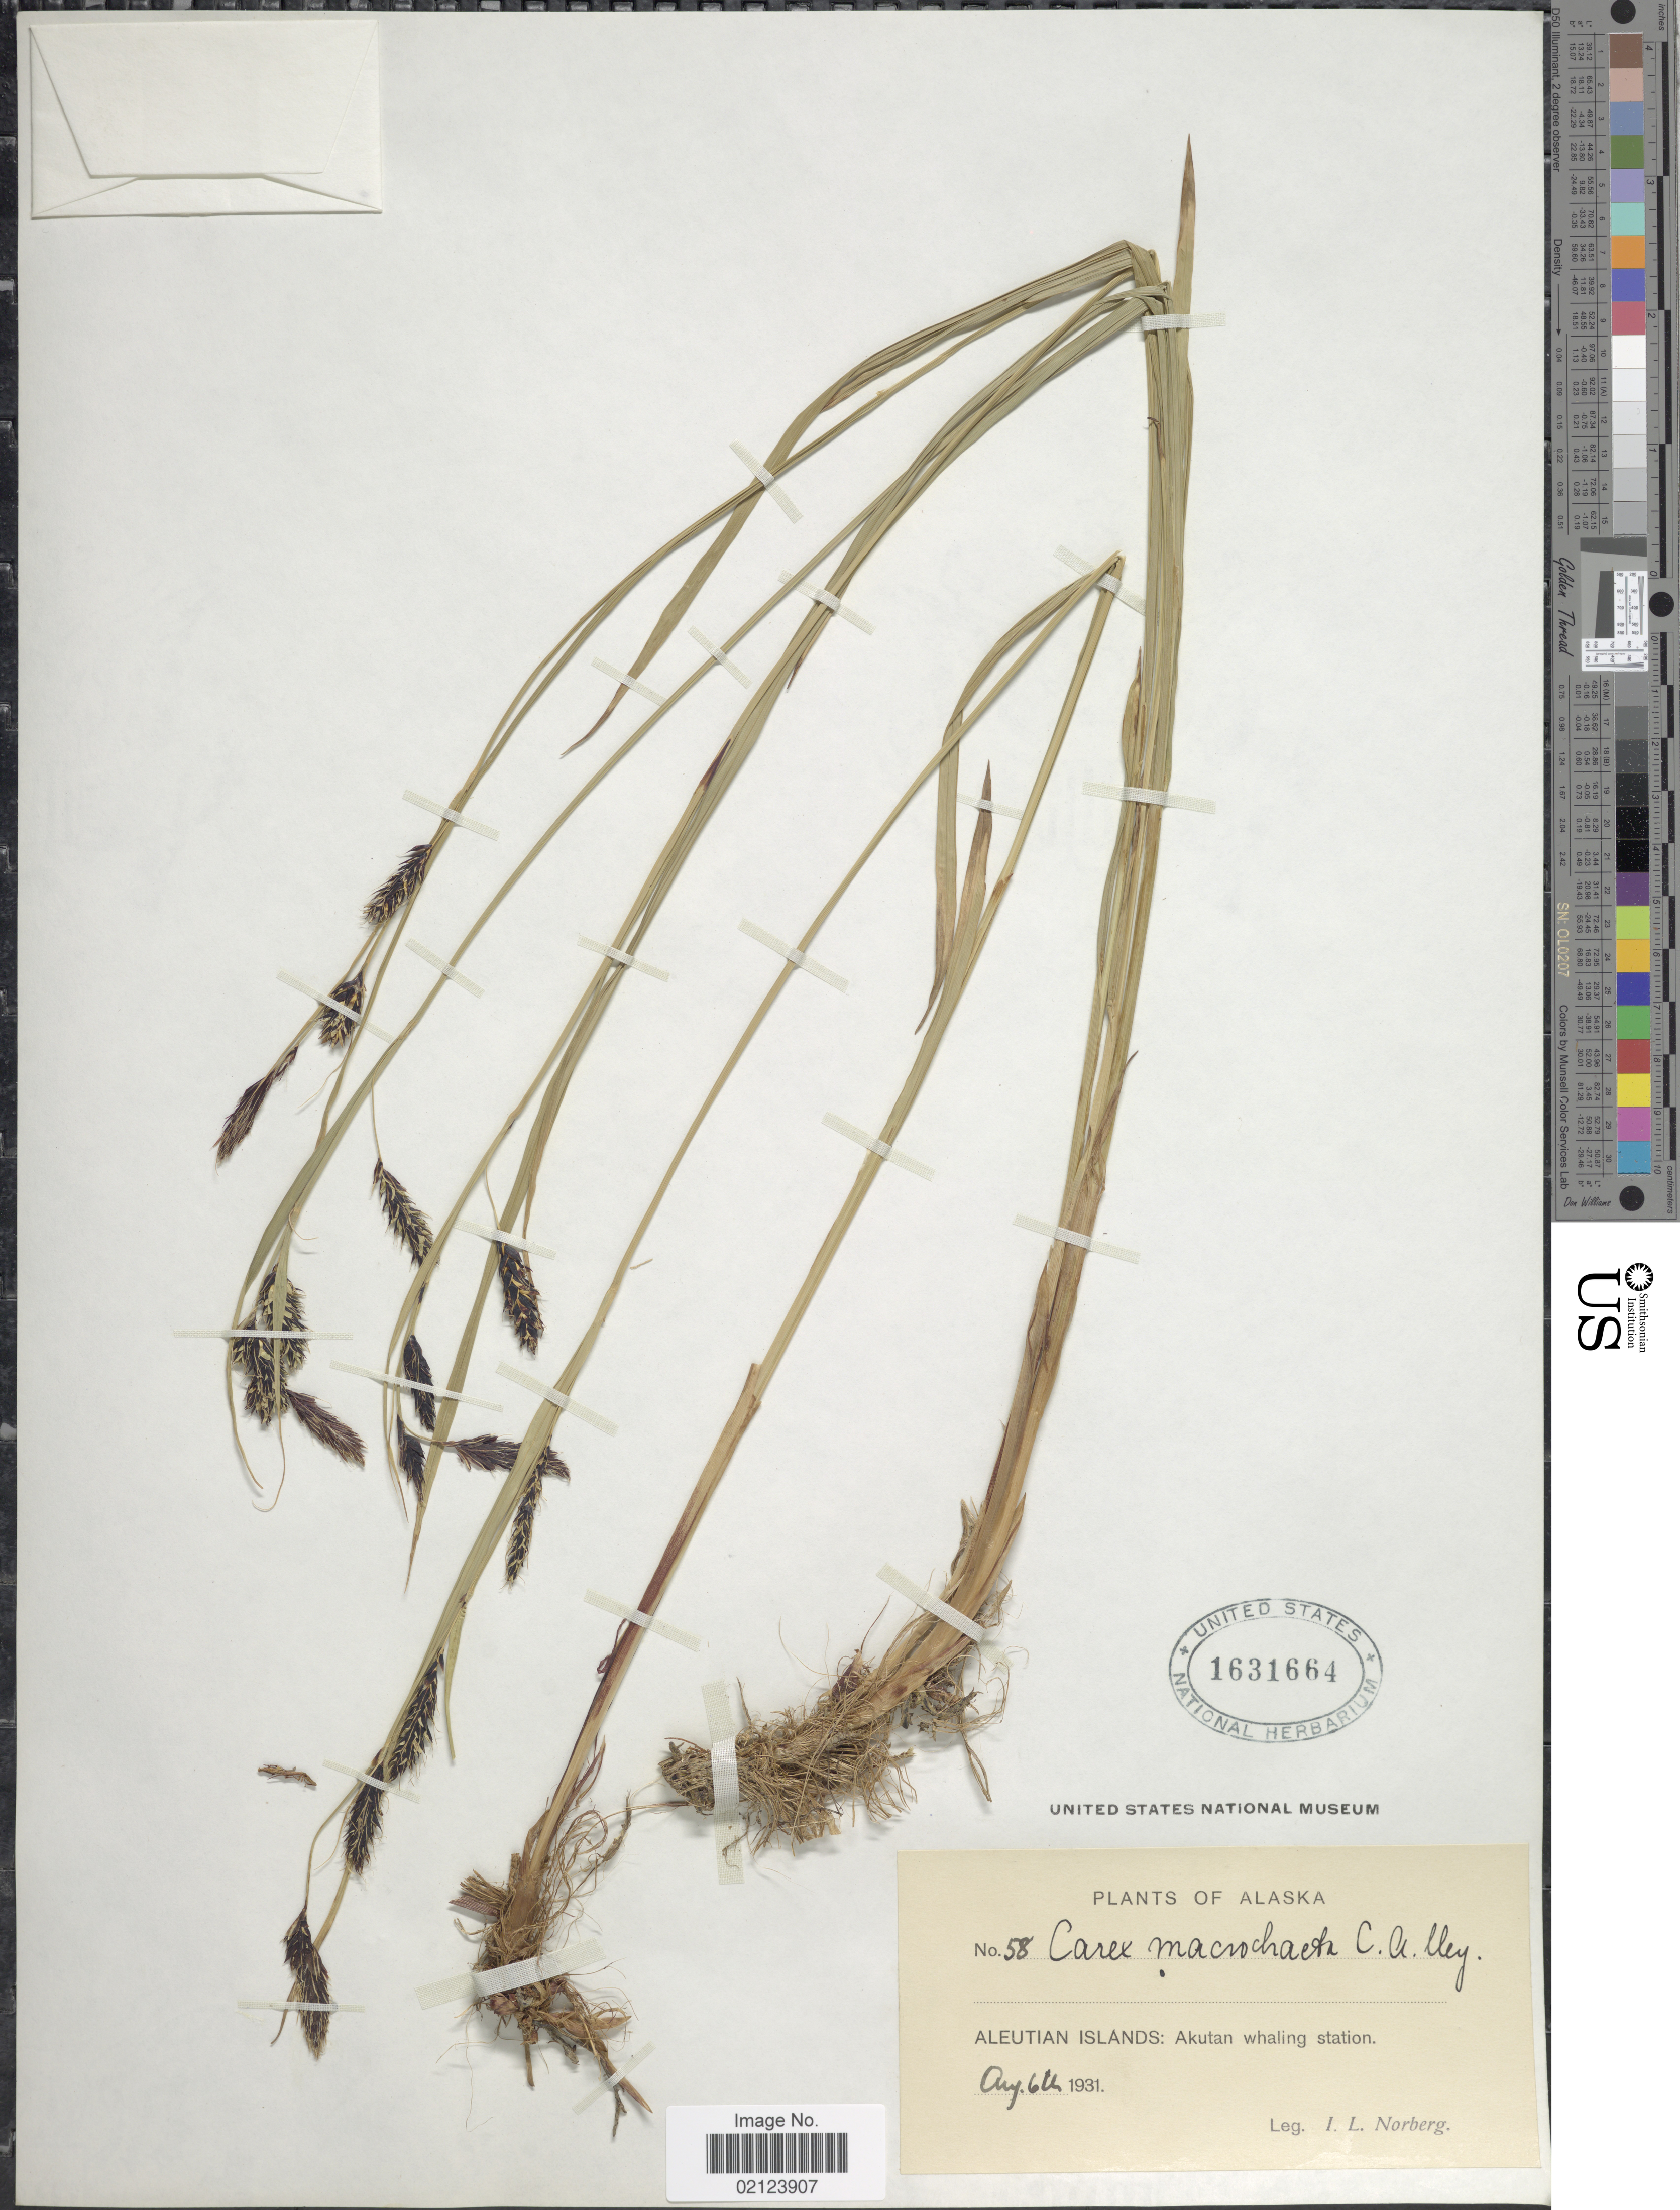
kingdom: Plantae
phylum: Tracheophyta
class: Liliopsida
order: Poales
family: Cyperaceae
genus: Carex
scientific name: Carex macrochaeta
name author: C.A. Mey.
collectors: I. Norberg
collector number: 58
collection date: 1931-08-06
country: United States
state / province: Alaska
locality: Aleutian Islands: Akutan whaling station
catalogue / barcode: US 1631664